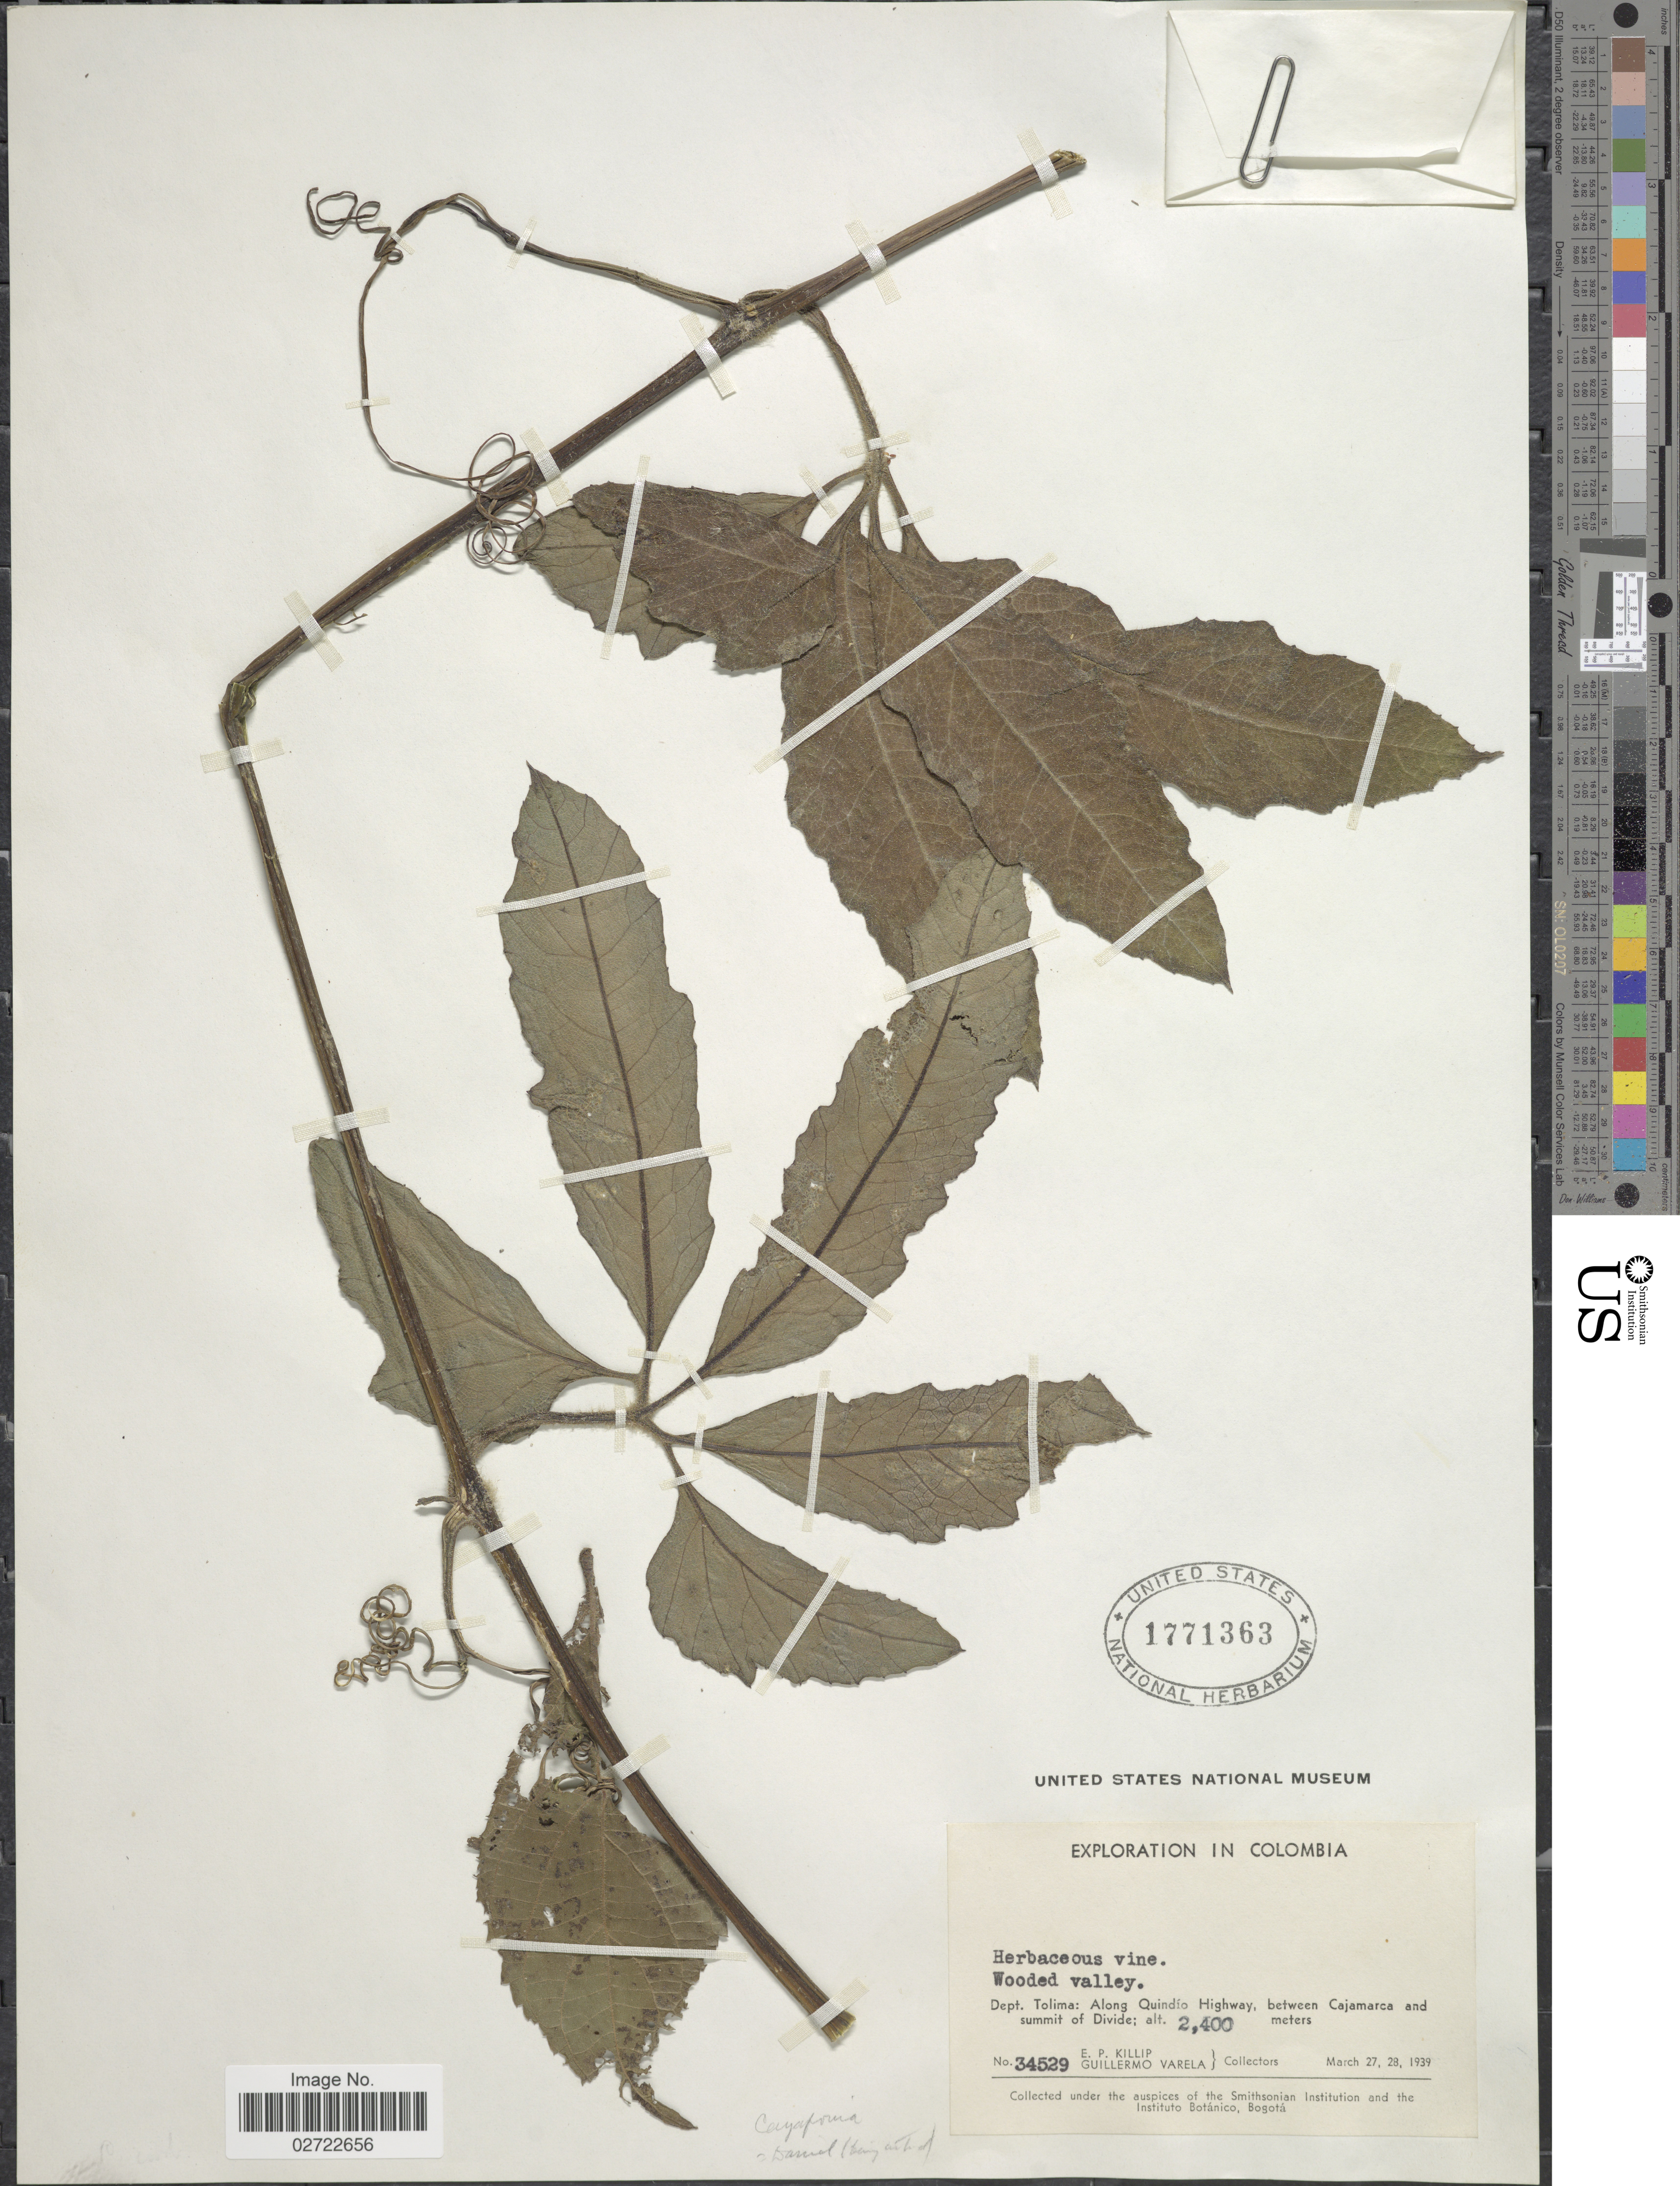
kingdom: Plantae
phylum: Tracheophyta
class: Magnoliopsida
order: Cucurbitales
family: Cucurbitaceae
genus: Cayaponia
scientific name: Cayaponia sp.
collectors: E. P. Killip & G. Varela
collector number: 34529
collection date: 1939-03-27/1939-03-28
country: Colombia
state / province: Tolima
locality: Dept. Tolima: Along Quindio Highway, between Cajamarca and summit of Divide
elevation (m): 2400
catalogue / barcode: US 1771363